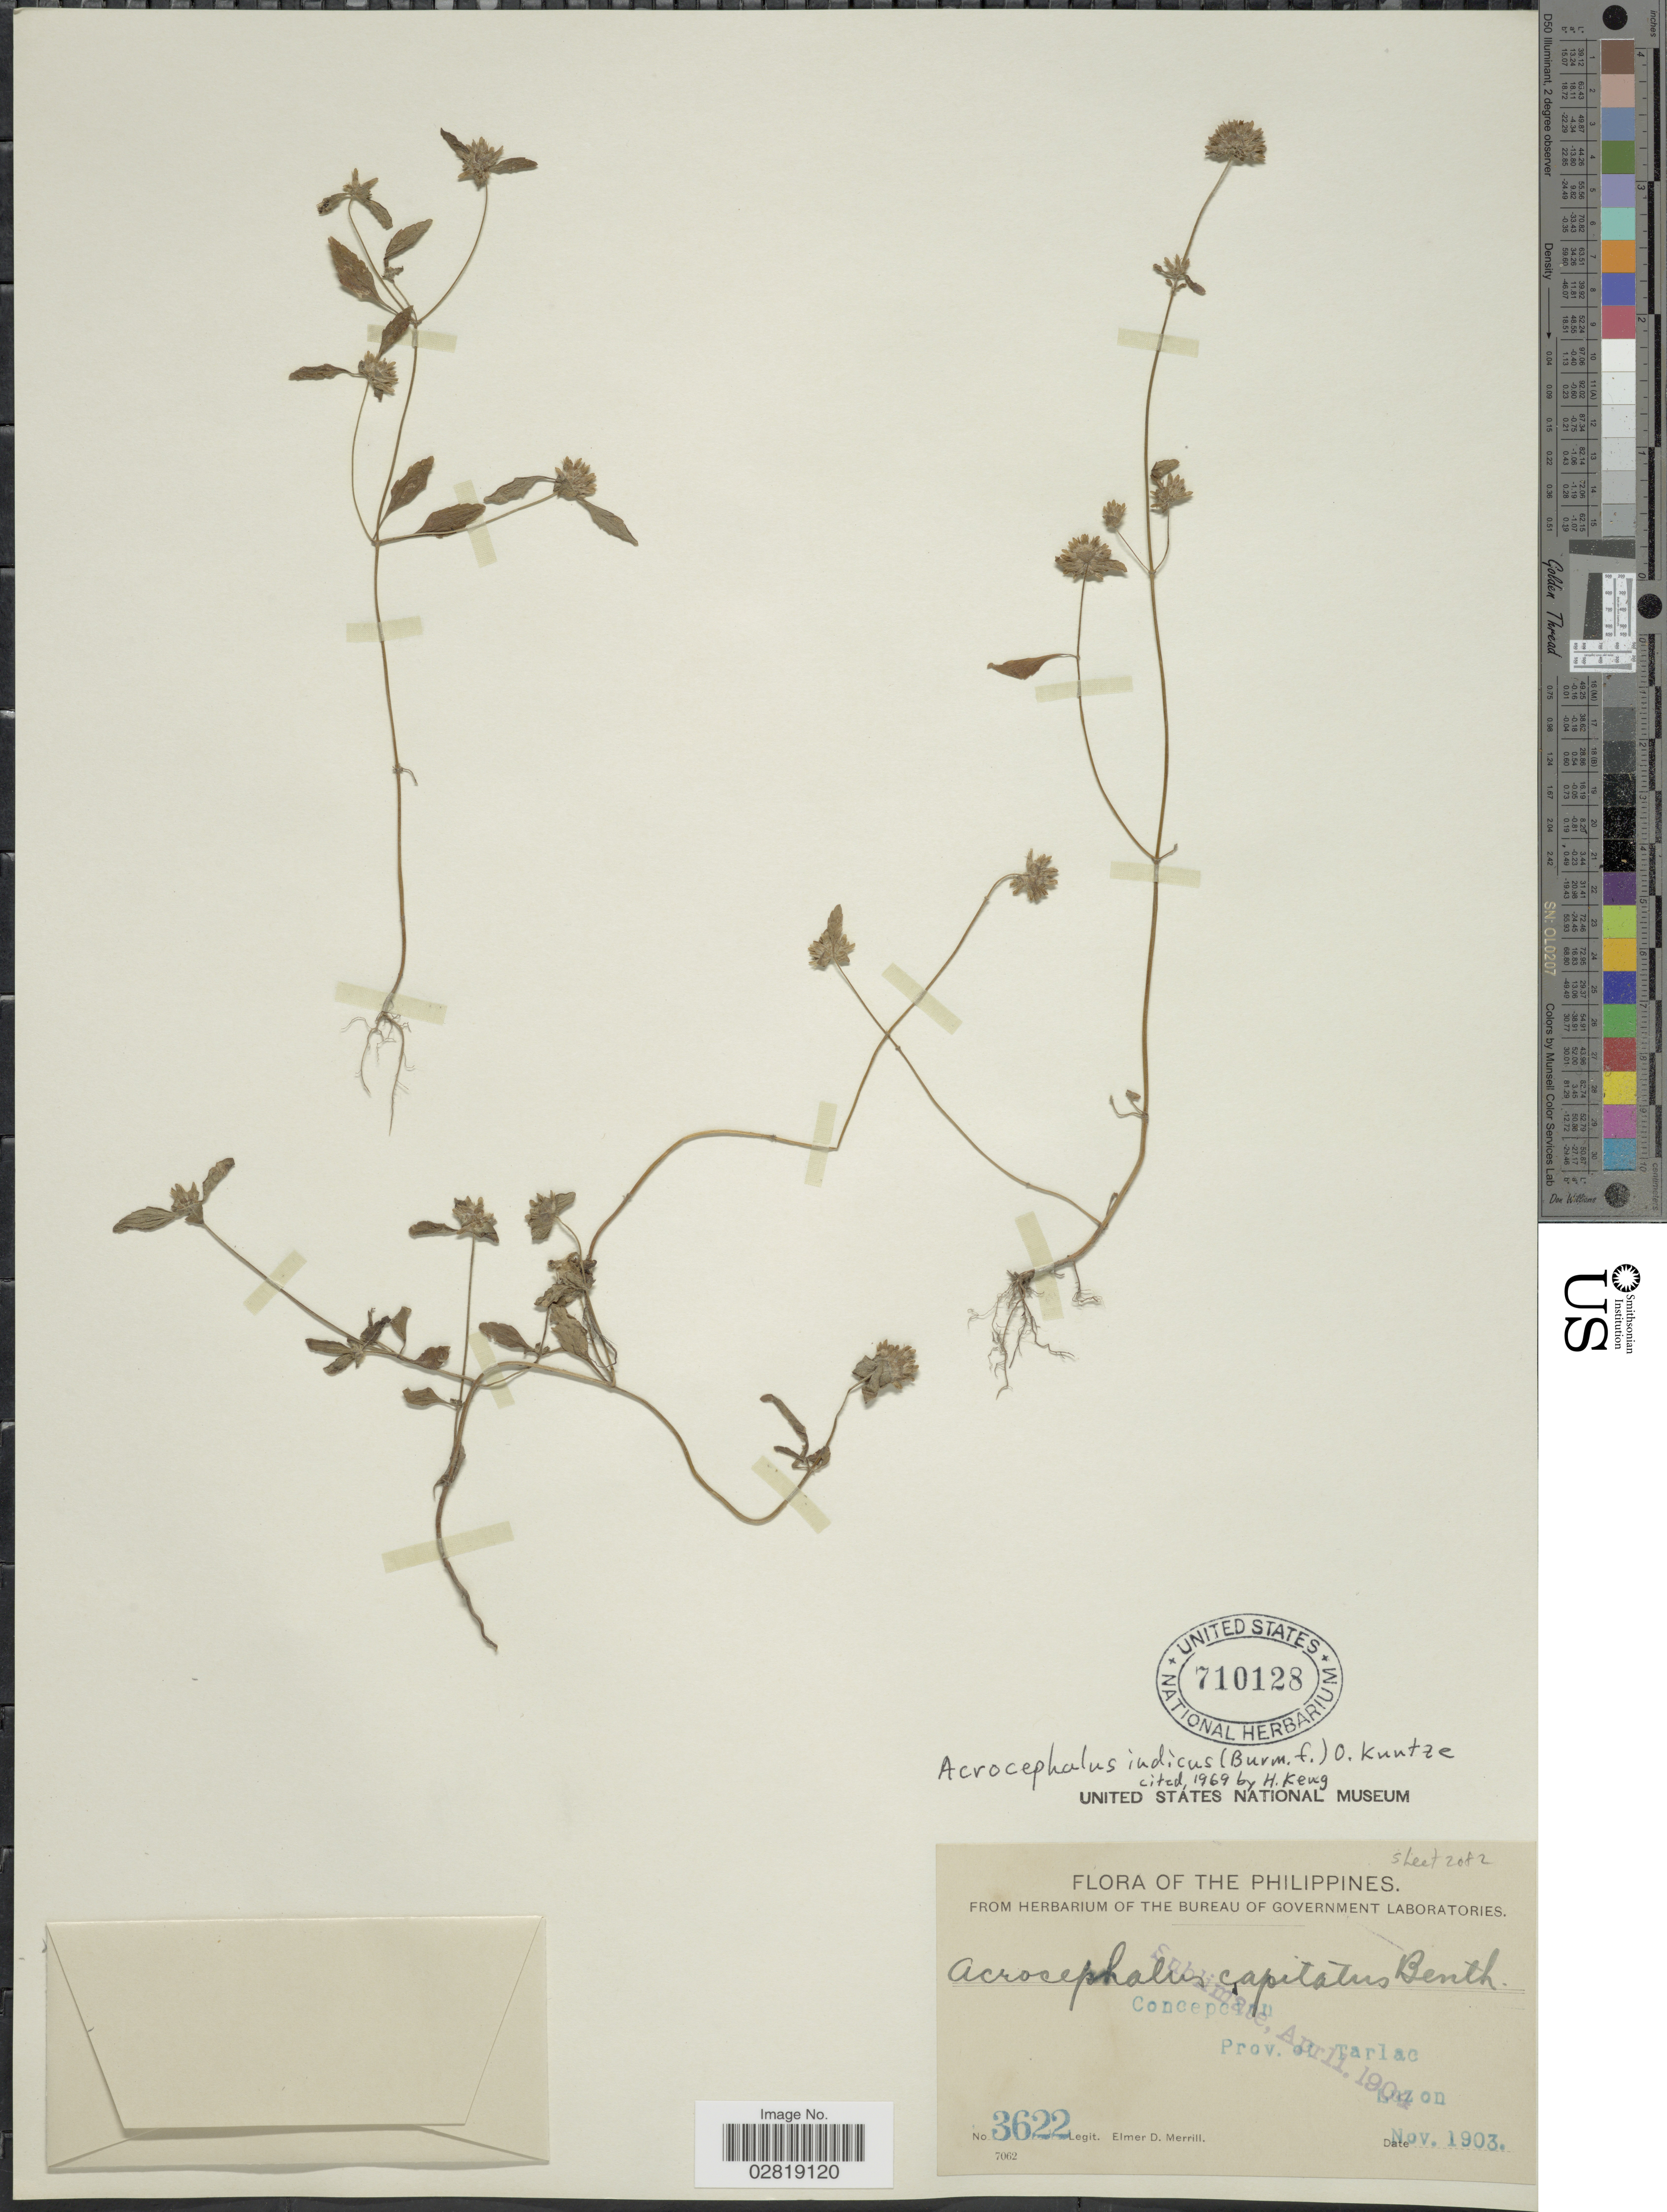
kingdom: Plantae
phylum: Tracheophyta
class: Magnoliopsida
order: Lamiales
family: Lamiaceae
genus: Platostoma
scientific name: Platostoma hispidum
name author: (L.) A.J. Paton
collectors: E. D. Merrill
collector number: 3622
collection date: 1903-11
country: Philippines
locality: Concepcion. Prov. of Tarlac, Luzon.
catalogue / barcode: US 710128